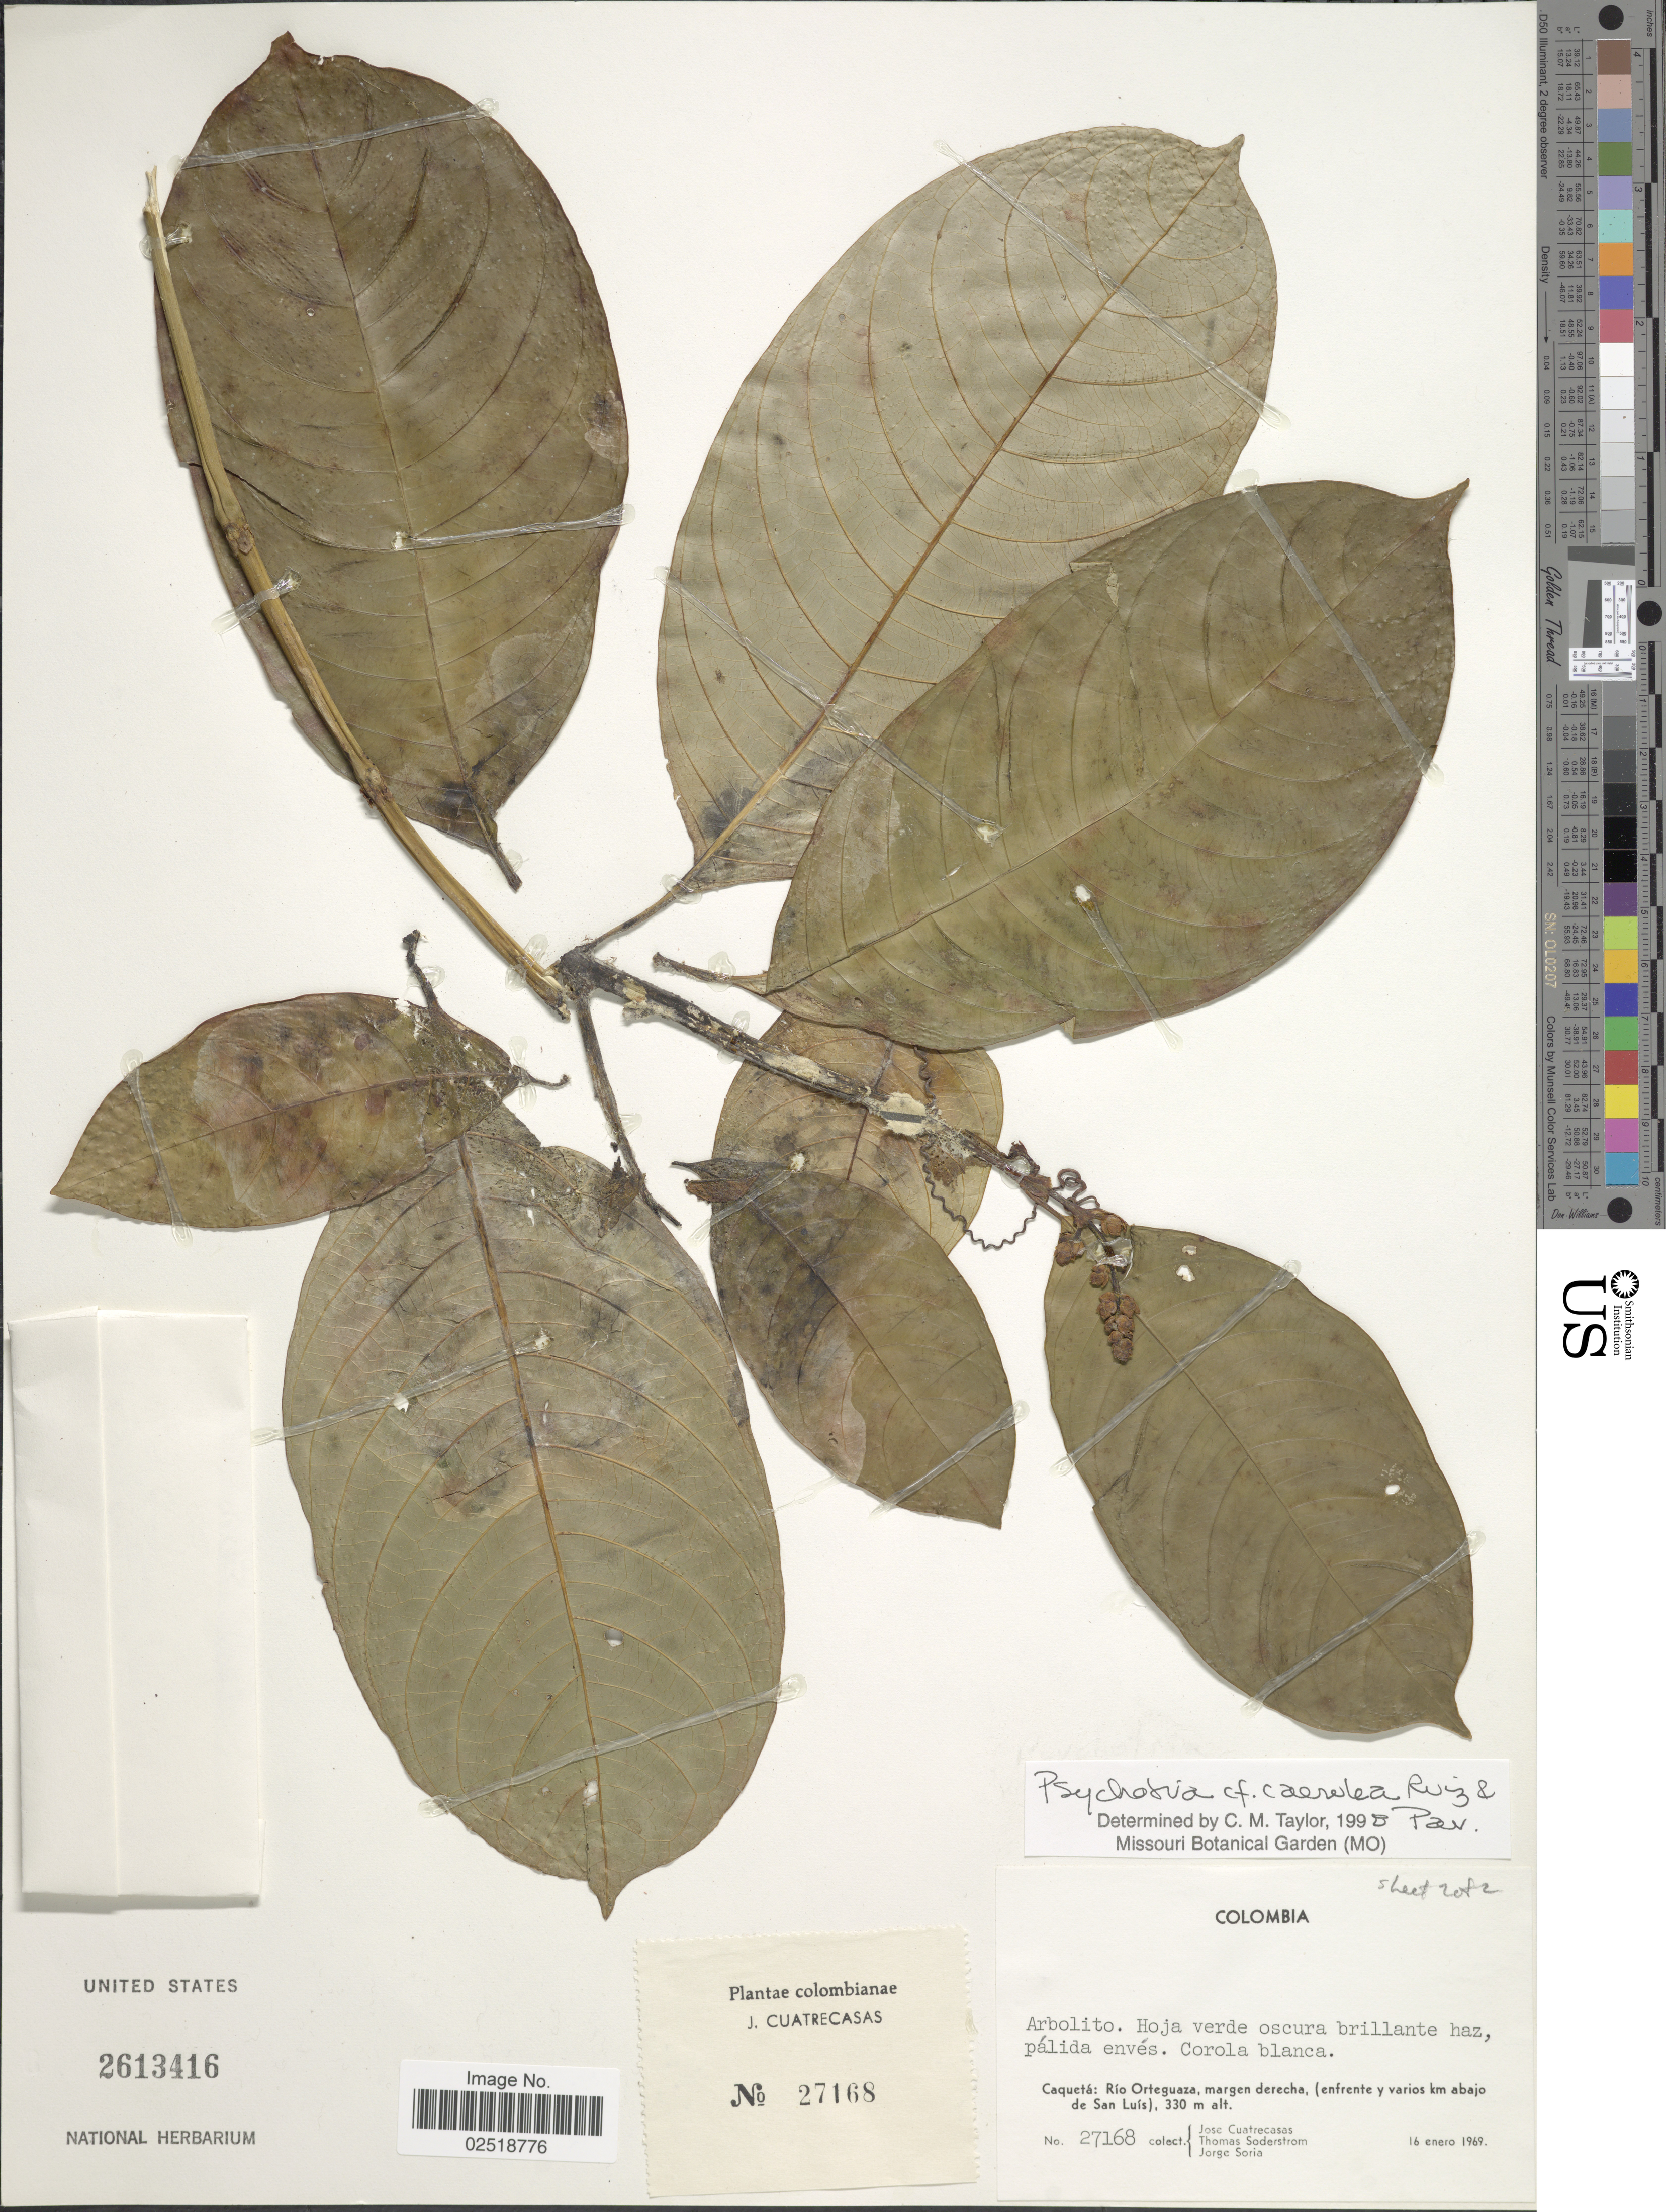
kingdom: Plantae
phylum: Tracheophyta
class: Magnoliopsida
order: Gentianales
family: Rubiaceae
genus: Psychotria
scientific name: Psychotria caerulea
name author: Ruiz & Pav.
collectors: J. Cuatrecasas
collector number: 27168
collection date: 1969-01-16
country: Colombia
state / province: Caquetá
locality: Río Orteguaza, margen derecha, (enfrente y varíos km abajo de San Luís)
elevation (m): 330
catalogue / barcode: US 2613416